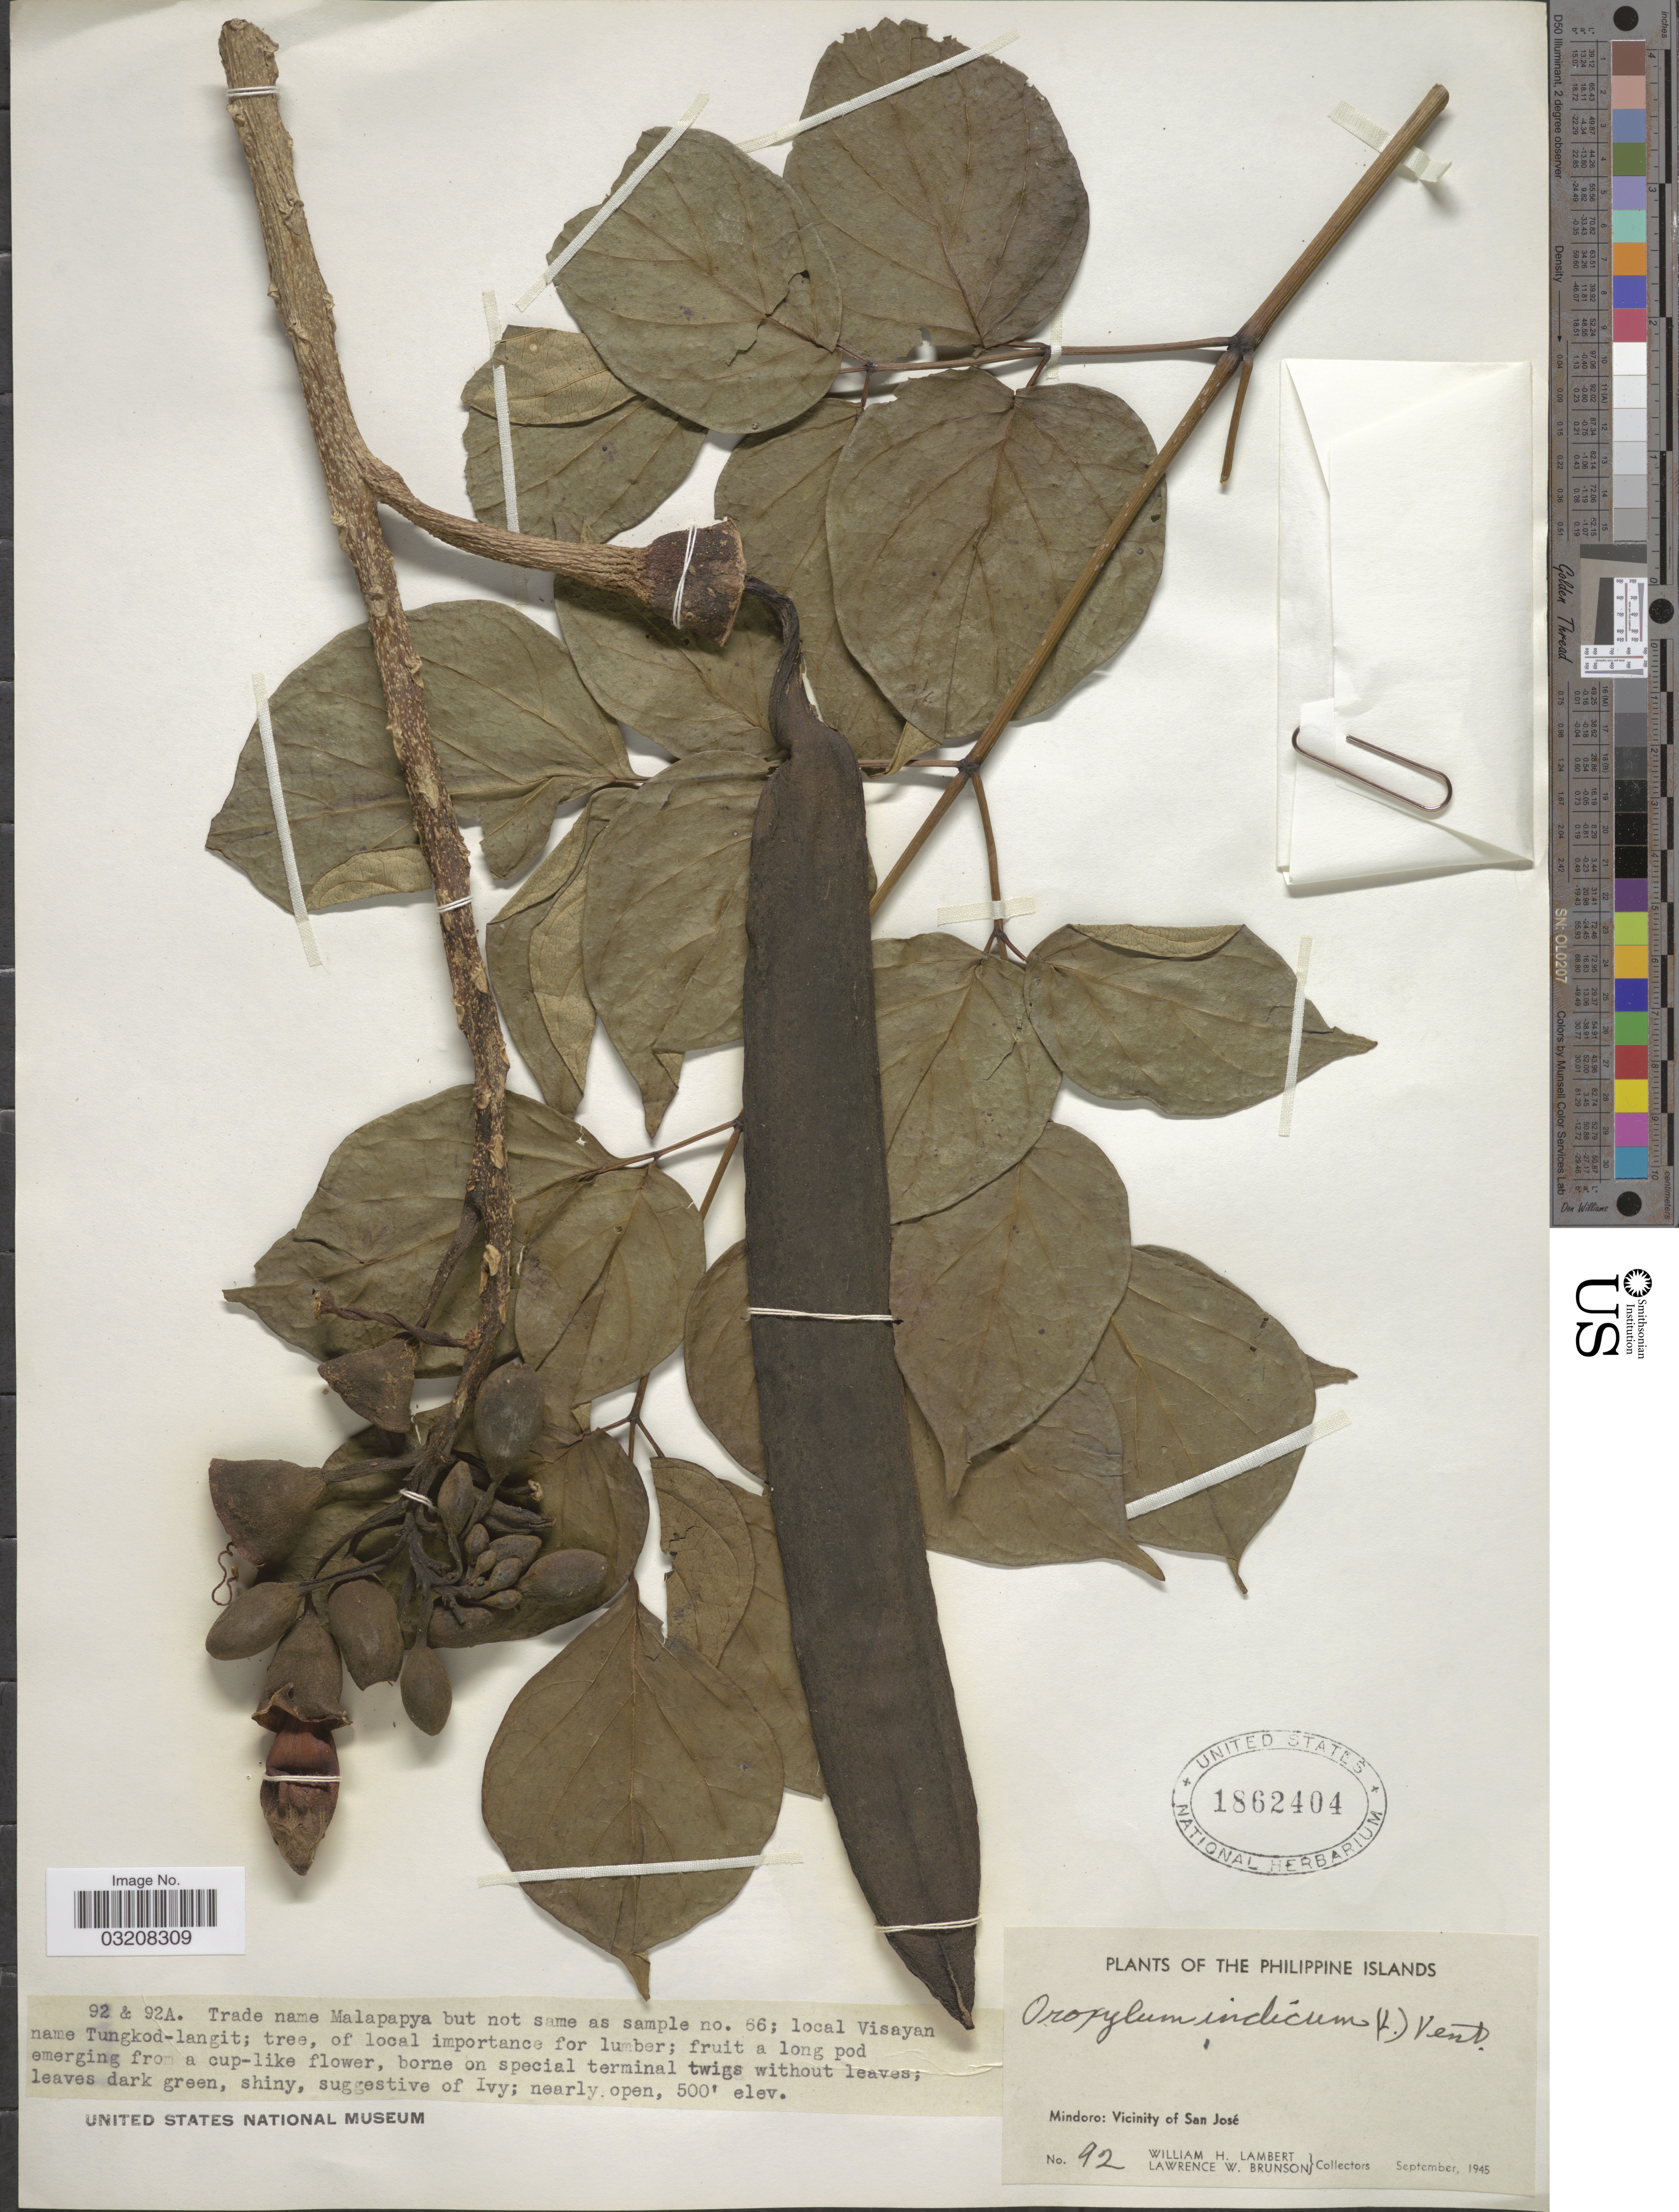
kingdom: Plantae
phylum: Tracheophyta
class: Magnoliopsida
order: Lamiales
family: Bignoniaceae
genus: Oroxylum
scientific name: Oroxylum indicum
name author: (L.) Kurz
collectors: W. Lambert & L. Brunson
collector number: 92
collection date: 1945-09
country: Philippines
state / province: Mimaropa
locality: Mindoro. Vicinity of San José.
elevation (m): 152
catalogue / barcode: US 1862404